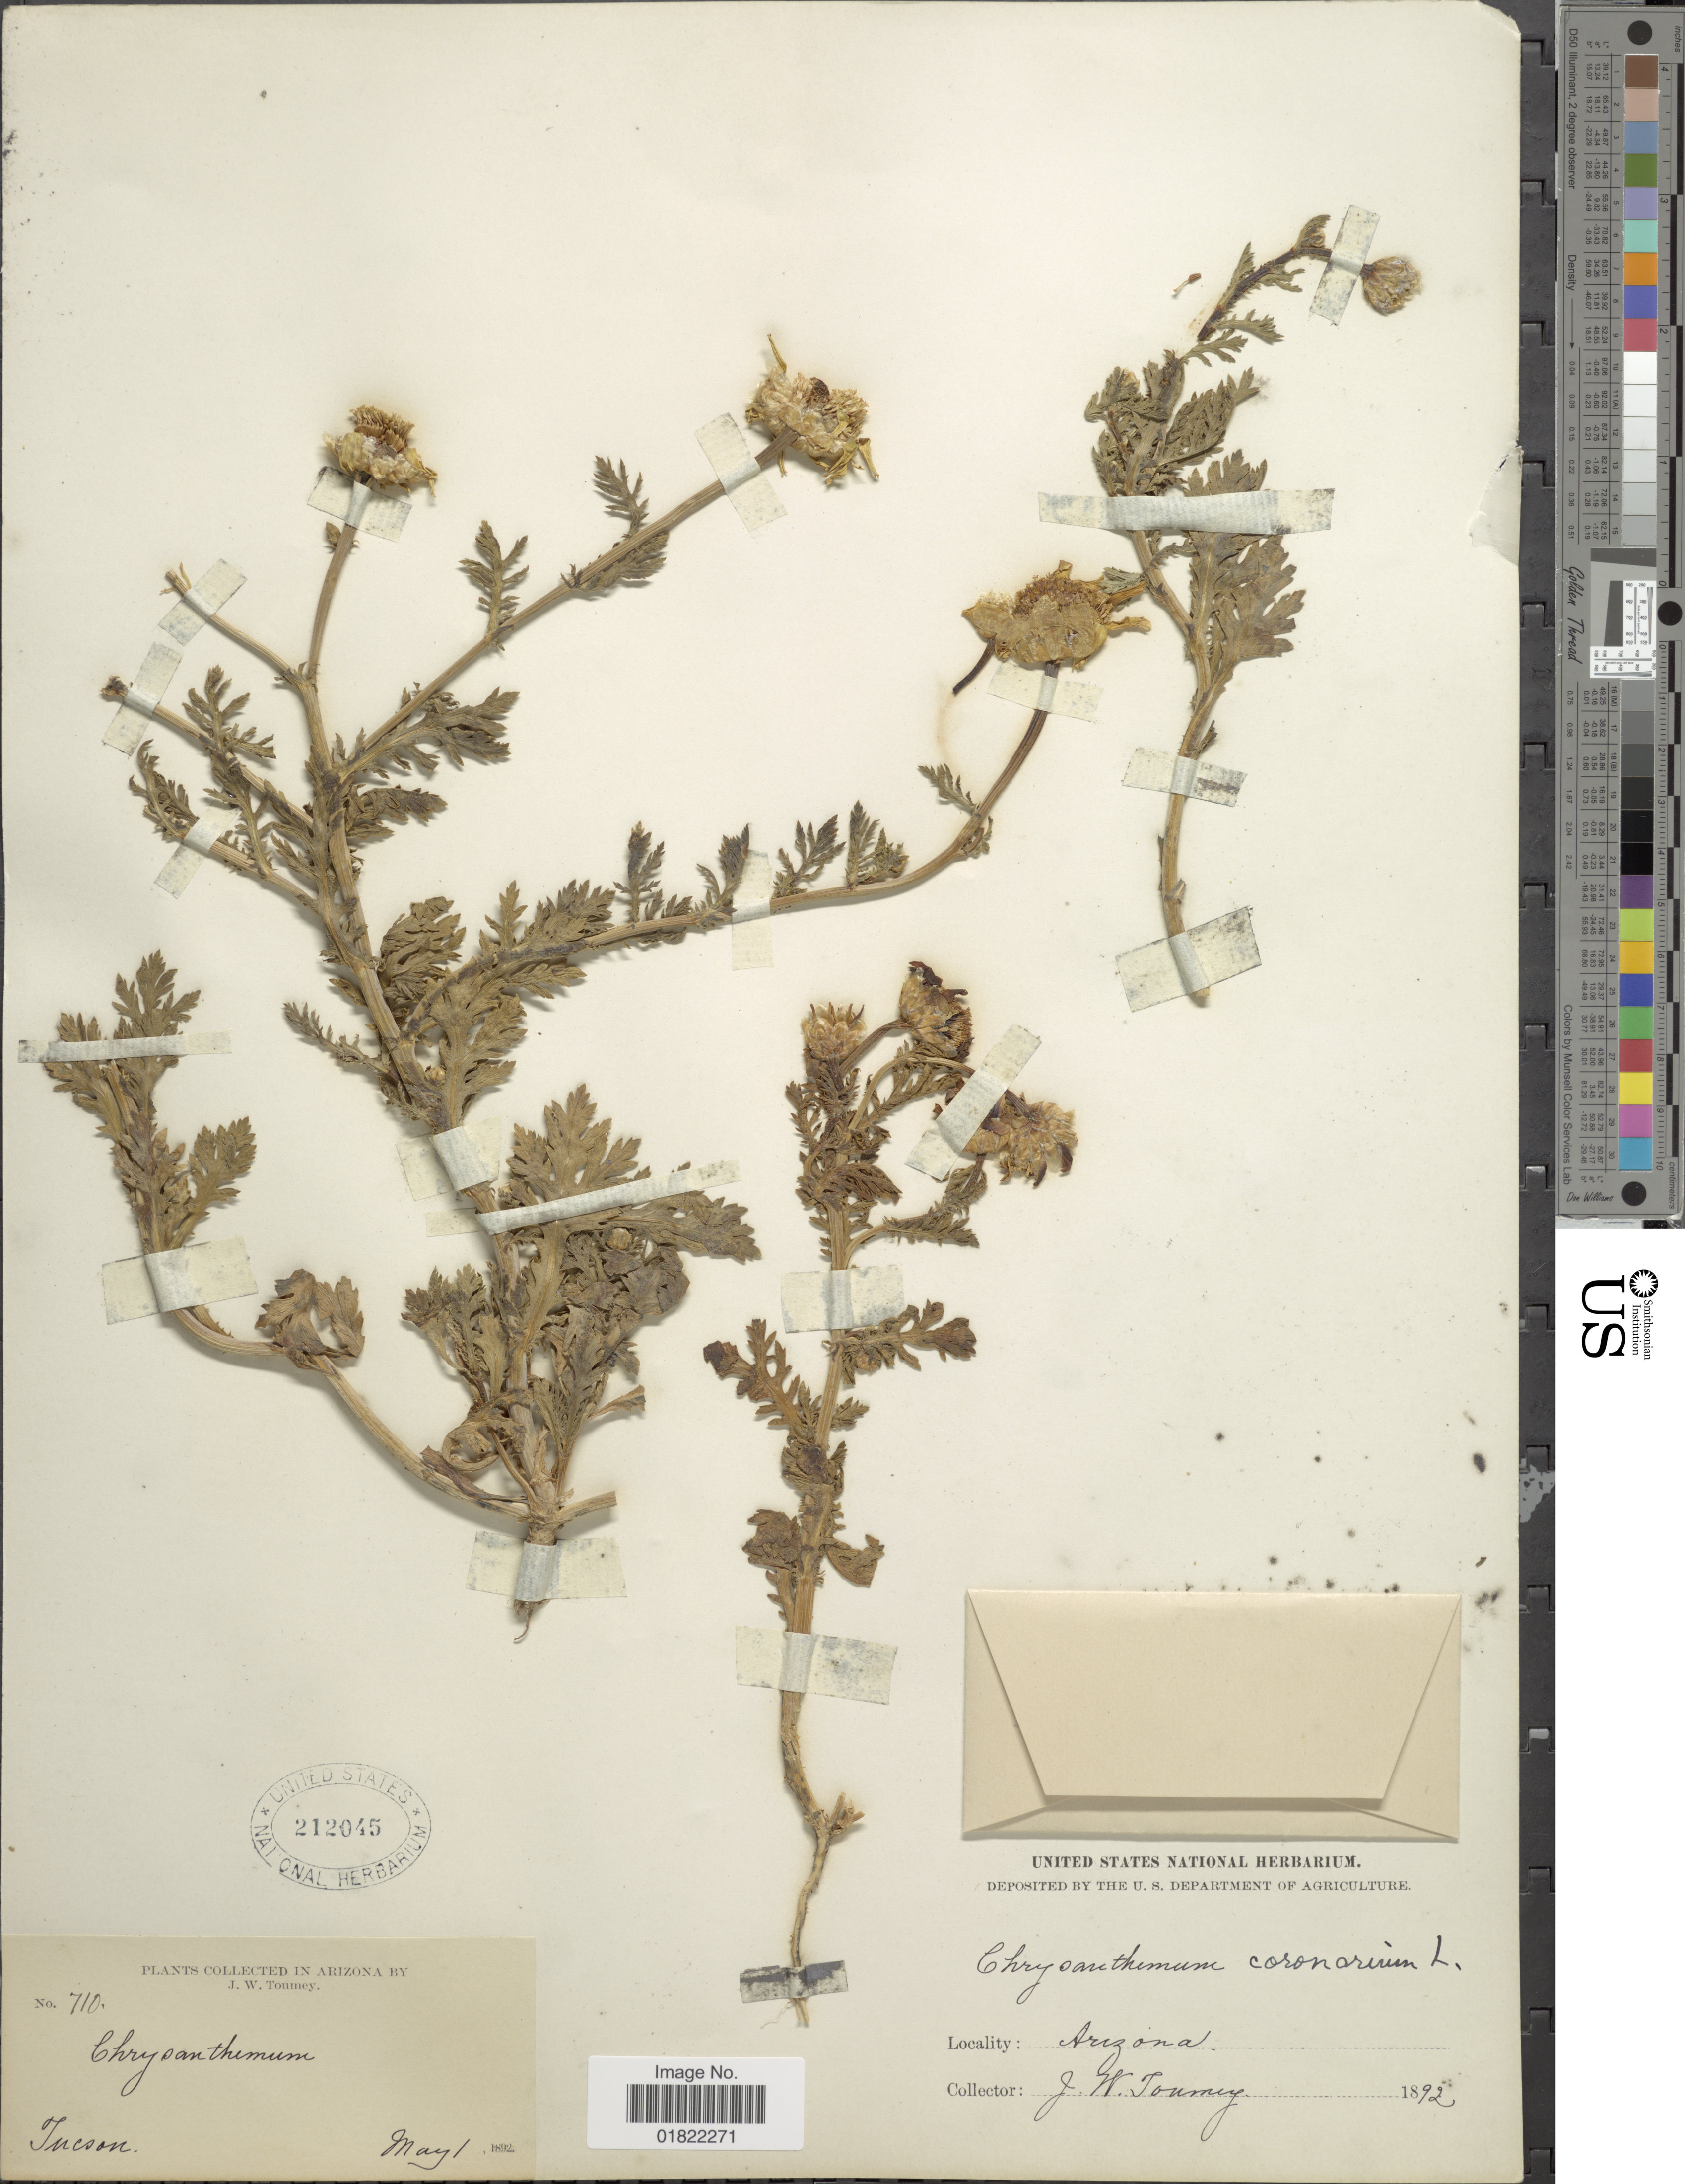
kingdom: Plantae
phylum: Tracheophyta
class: Magnoliopsida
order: Asterales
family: Asteraceae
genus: Chrysanthemum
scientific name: Chrysanthemum coronarium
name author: L.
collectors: J. Tourney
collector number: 710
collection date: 1892-05-01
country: United States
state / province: Arizona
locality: Tucson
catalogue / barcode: US 212045